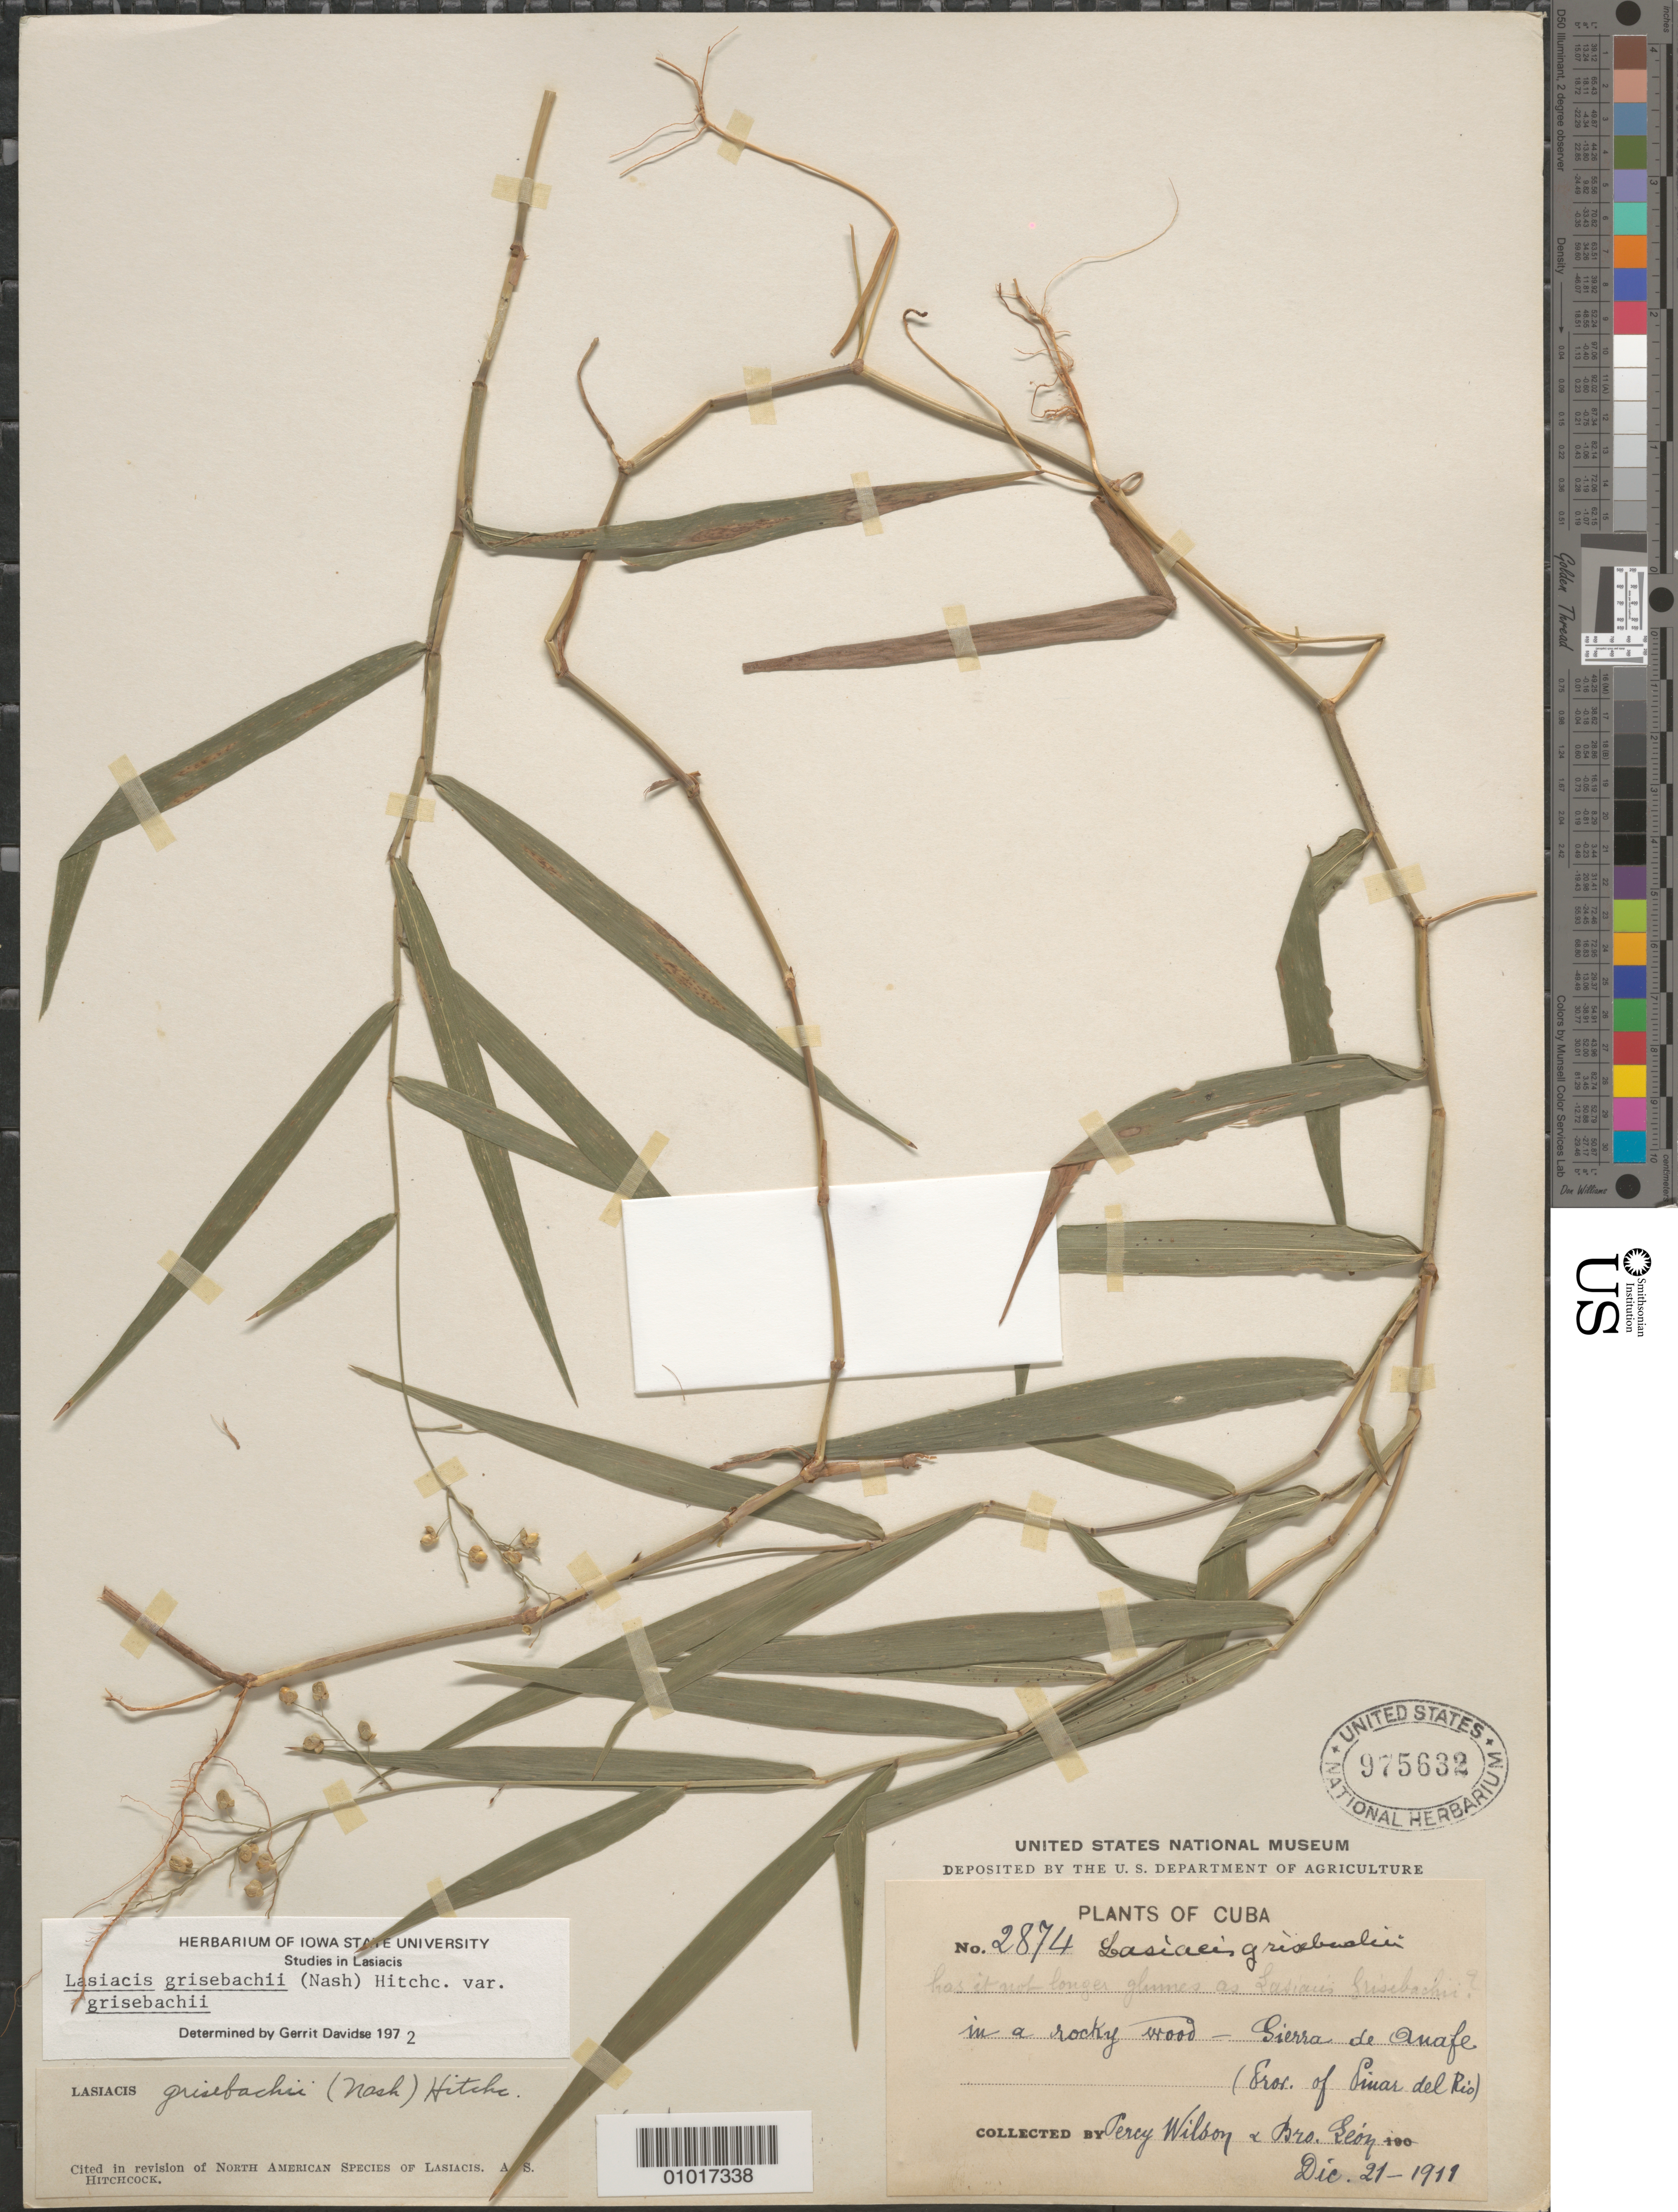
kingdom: Plantae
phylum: Tracheophyta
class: Liliopsida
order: Poales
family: Poaceae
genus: Lasiacis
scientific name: Lasiacis grisebachii var. grisebachii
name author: (Nash) Hitchc.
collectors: P. Wilson & Bro. León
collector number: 2874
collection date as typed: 21 Dec 1911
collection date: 1911-12-21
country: Cuba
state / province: Pinar del Rio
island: Cuba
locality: In a rocky wood, Sierra de Anafe (Prov of Pinar del Rio)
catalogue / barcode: US 975632